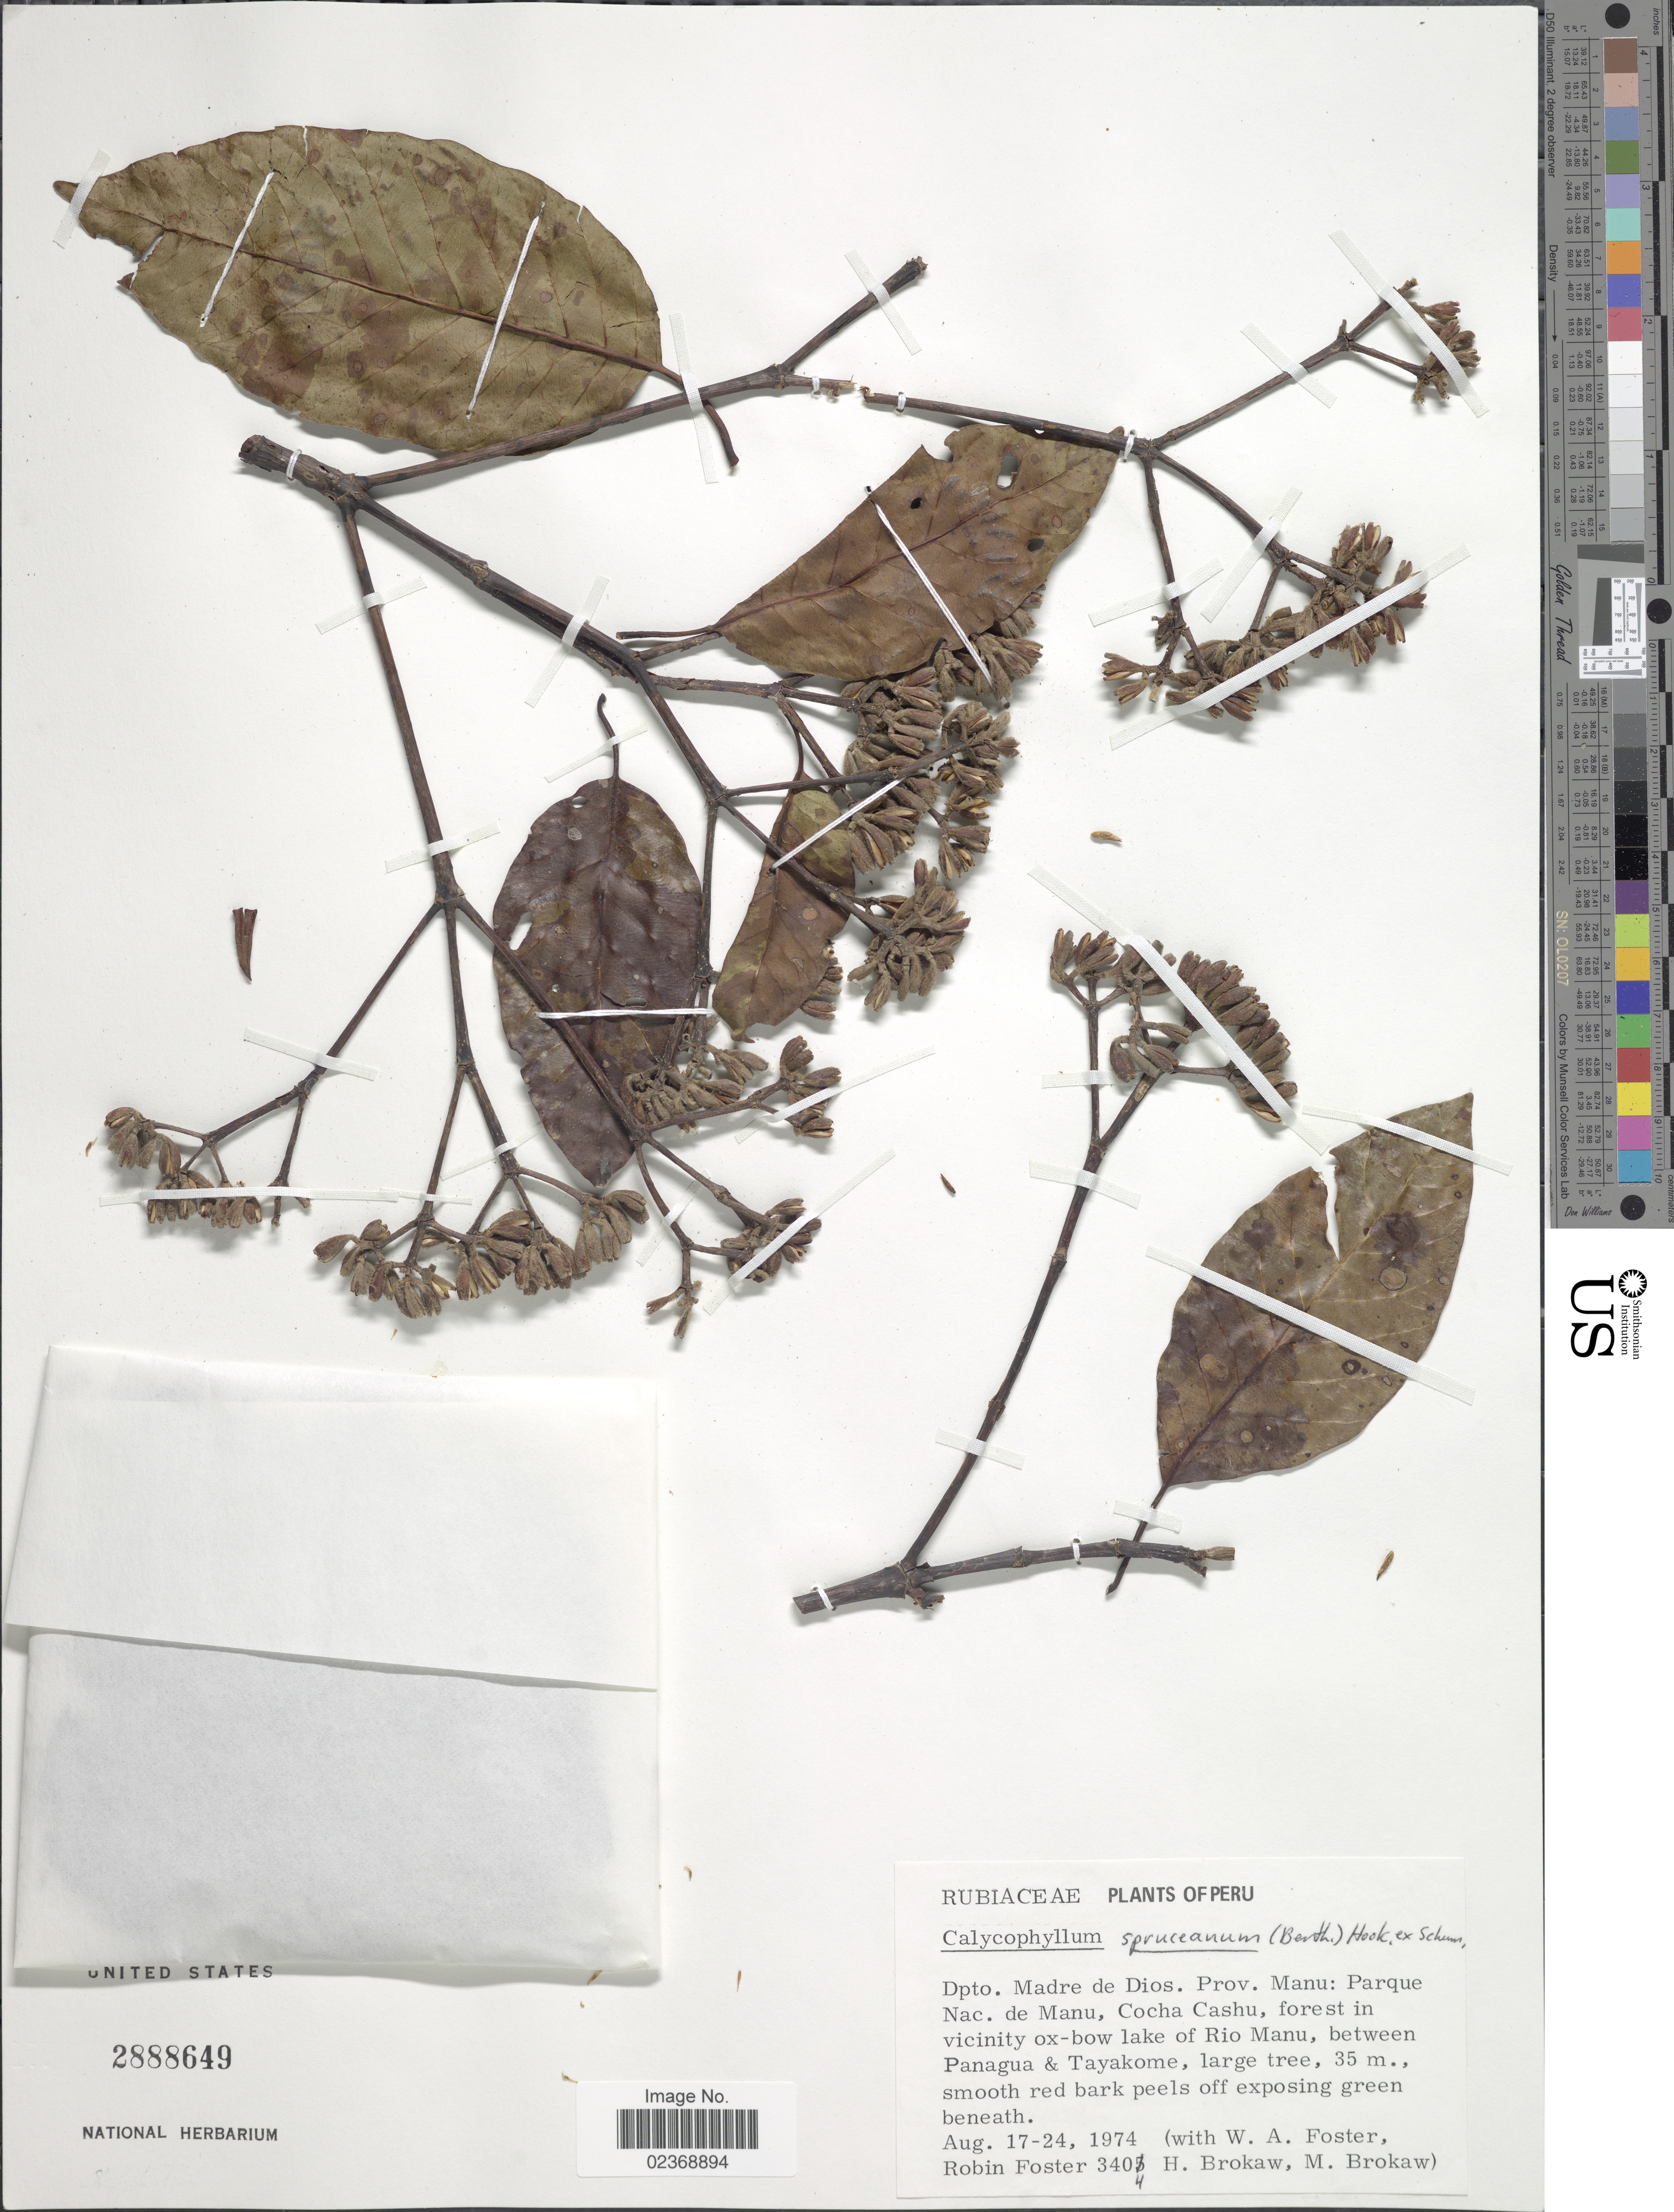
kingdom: Plantae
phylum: Tracheophyta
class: Magnoliopsida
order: Gentianales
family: Rubiaceae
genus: Calycophyllum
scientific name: Calycophyllum spruceanum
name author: (Benth.) Hook. f. ex K. Schum.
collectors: W. Foster, R. B. Foster, H. Brokaw & M. Brokaw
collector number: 3404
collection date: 1974-08-17/1974-08-24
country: Peru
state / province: Madre de Dios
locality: Prov. Manu: Parque Nac. de Manu, Cocha Cashu, forest in vicinity ox-bow lake of Rio Manu, between Panagua & Tayakome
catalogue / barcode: US 2888649